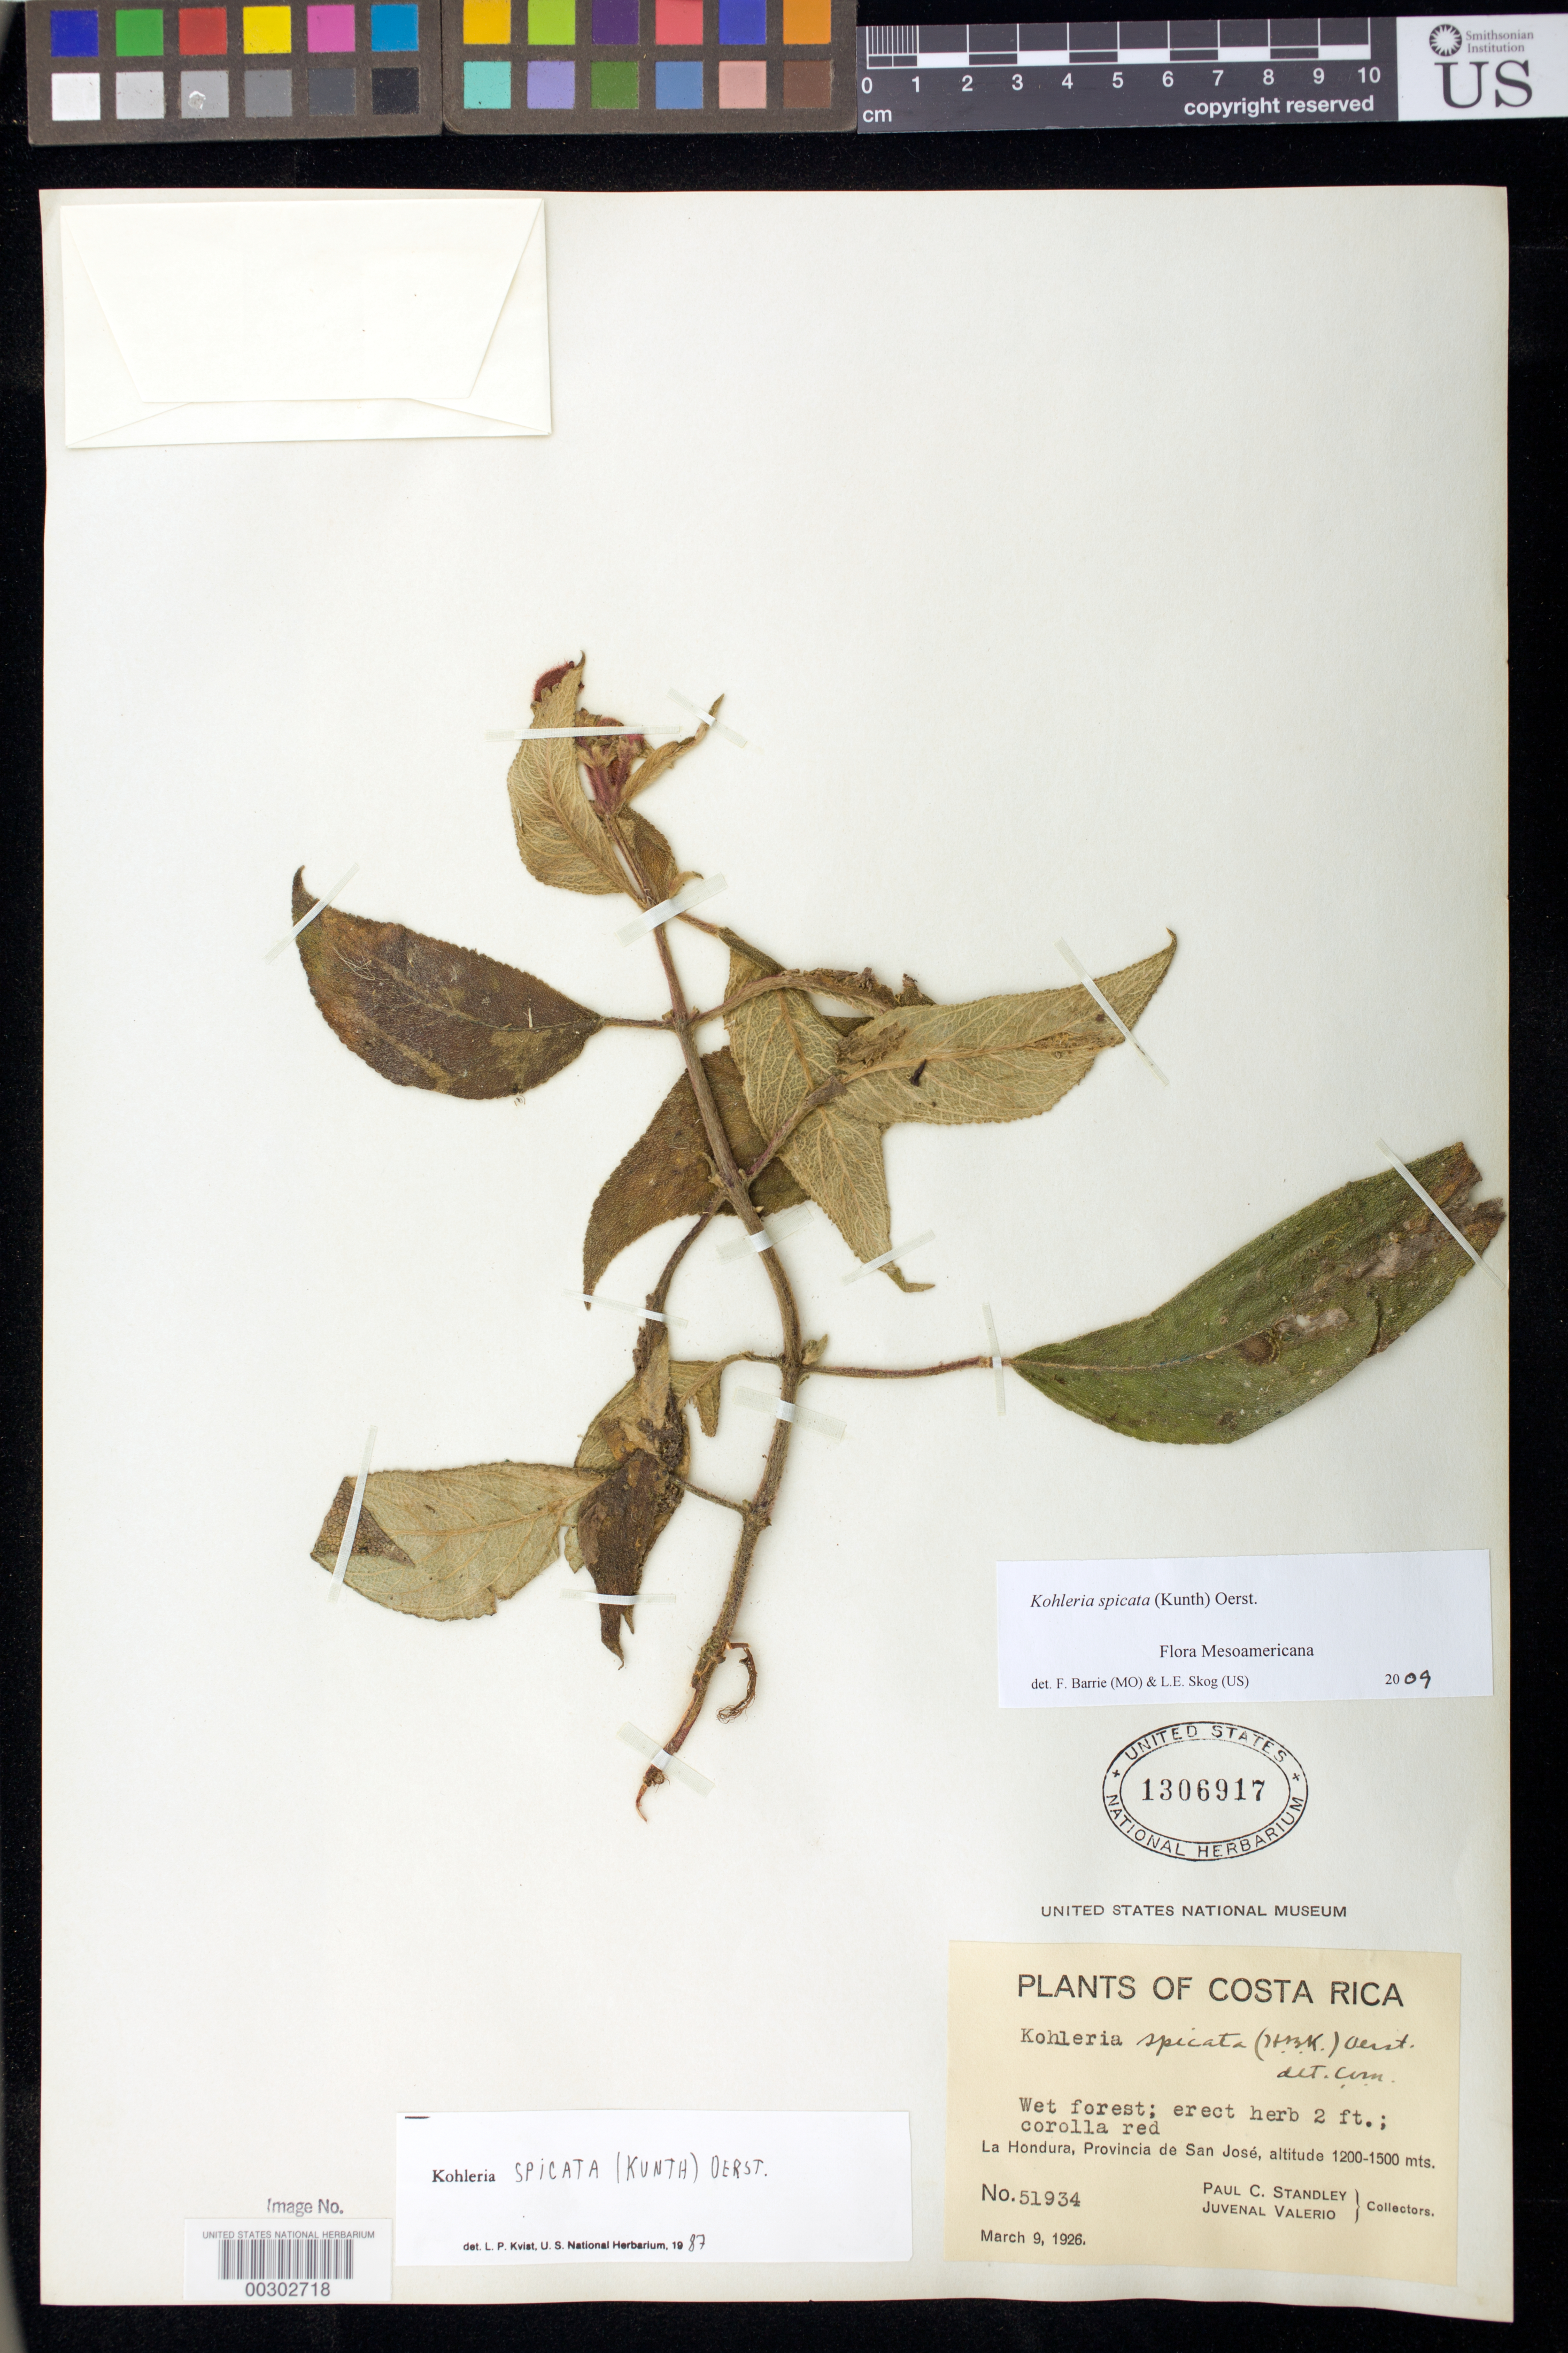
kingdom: Plantae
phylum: Tracheophyta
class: Magnoliopsida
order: Lamiales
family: Gesneriaceae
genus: Kohleria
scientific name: Kohleria spicata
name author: (Kunth) Oerst.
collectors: P. C. Standley & J. Valerio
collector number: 51934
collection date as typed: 09 Mar 1926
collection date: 1926-03-09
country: Costa Rica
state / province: San José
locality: La Hondura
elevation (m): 1200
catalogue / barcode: US 1306917